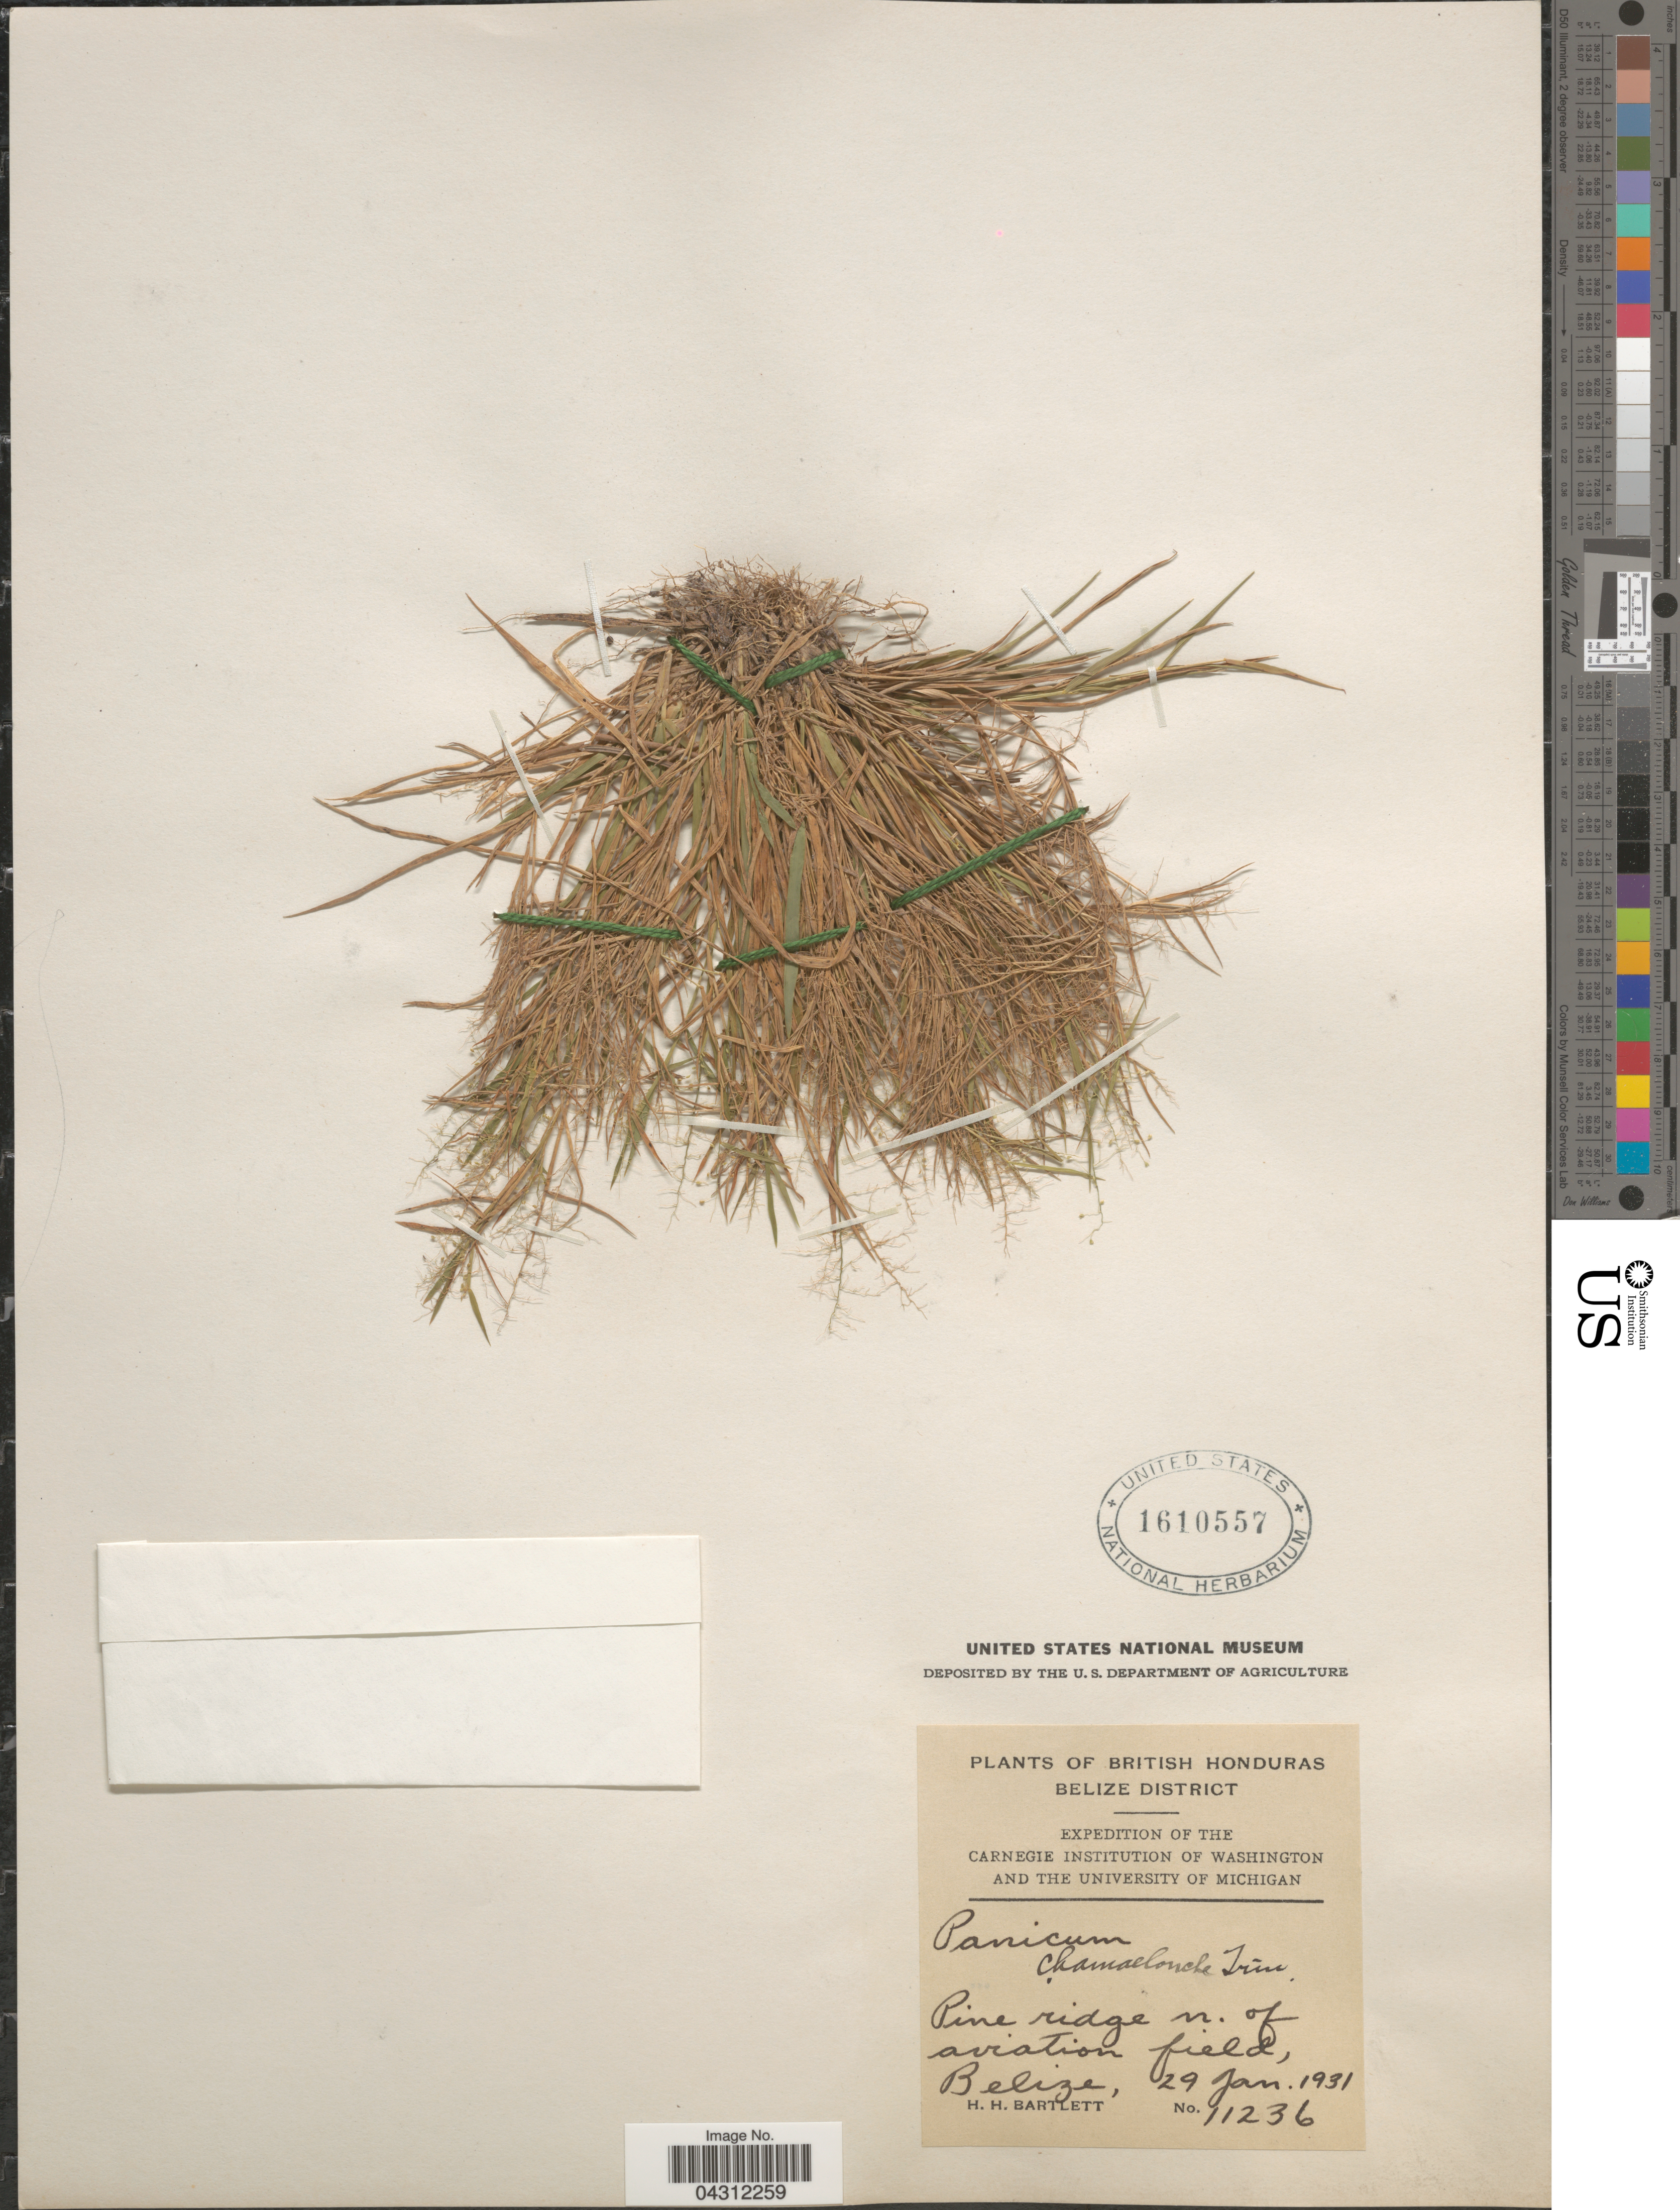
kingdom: Plantae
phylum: Tracheophyta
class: Liliopsida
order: Poales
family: Poaceae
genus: Dichanthelium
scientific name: Dichanthelium ensifolium var. ensifolium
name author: (Baldwin ex Elliot) Gould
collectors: H. H. Bartlett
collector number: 11236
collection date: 1931-01-29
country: Belize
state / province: Belize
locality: British Honduras. Belize District. Expedition of the Carnegie Institution of Washington and the University of Michigan. Pine ridge n. of aviation field.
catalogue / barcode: US 1610557